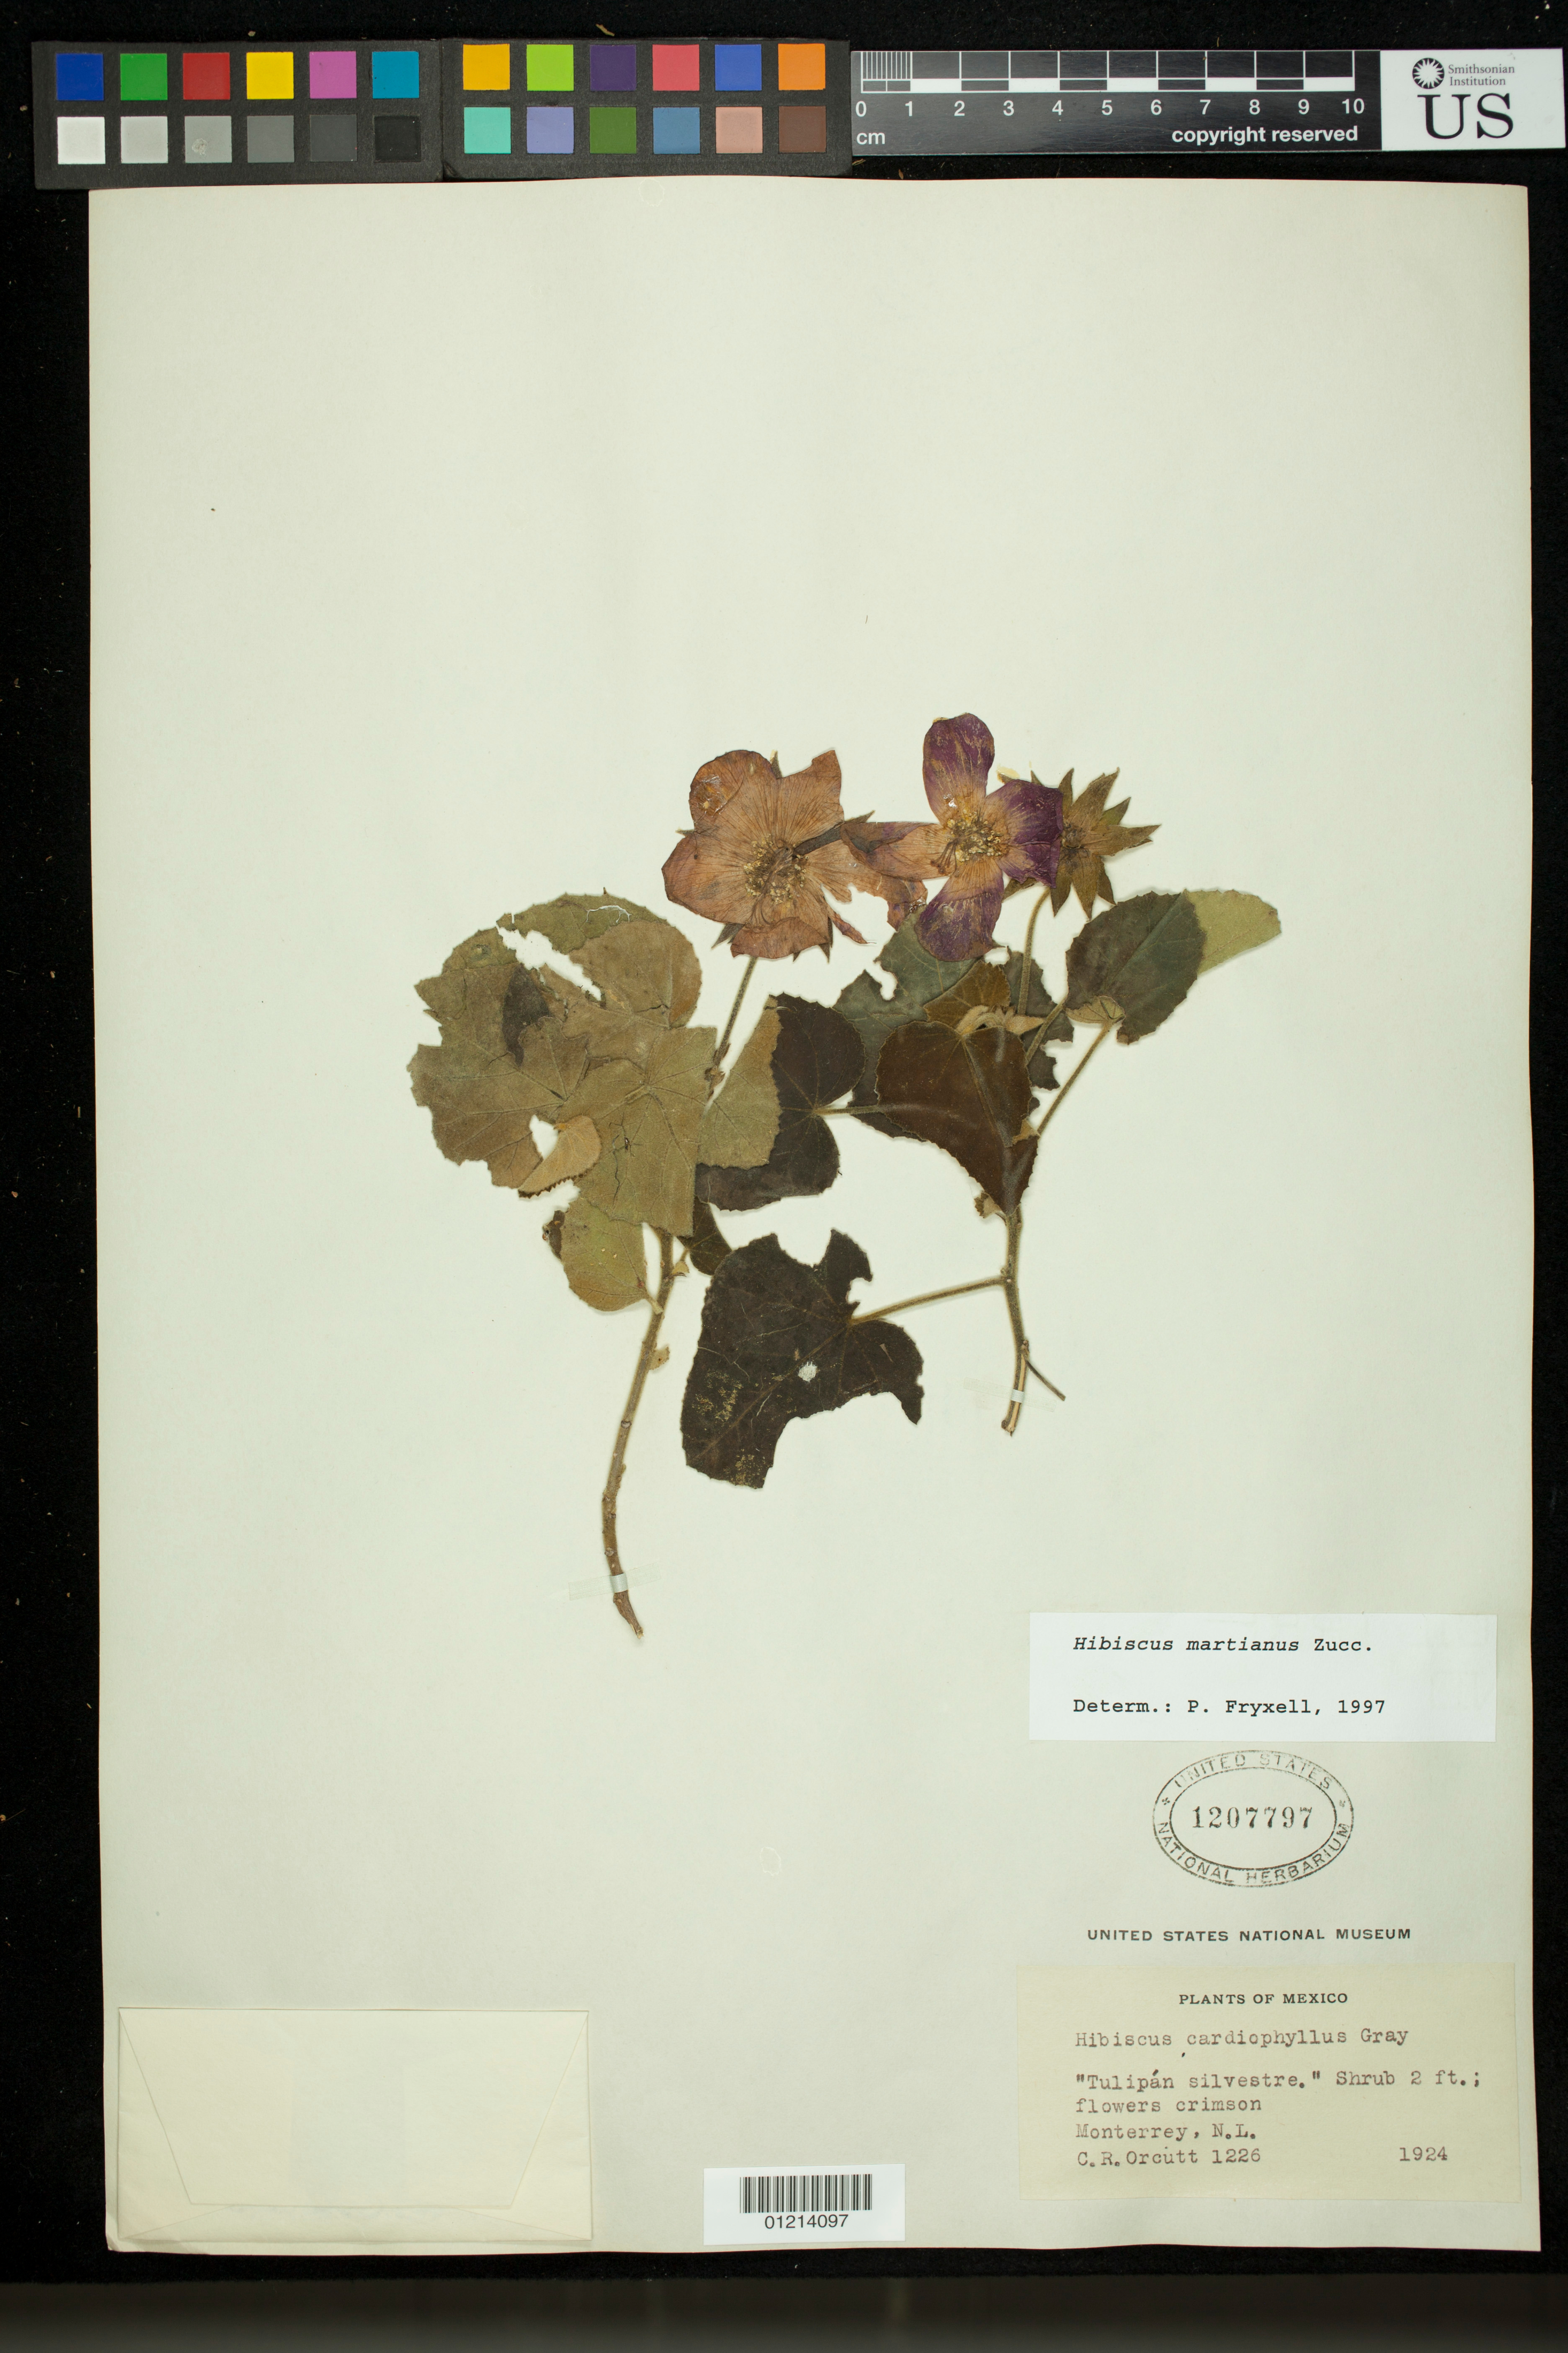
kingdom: Plantae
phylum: Tracheophyta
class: Magnoliopsida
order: Malvales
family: Malvaceae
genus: Hibiscus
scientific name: Hibiscus martianus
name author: Zucc.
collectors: C. R. Orcutt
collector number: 1226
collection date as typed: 1924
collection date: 1924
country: Mexico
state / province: Nuevo León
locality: Monterrey, N.L.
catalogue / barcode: US 1207797